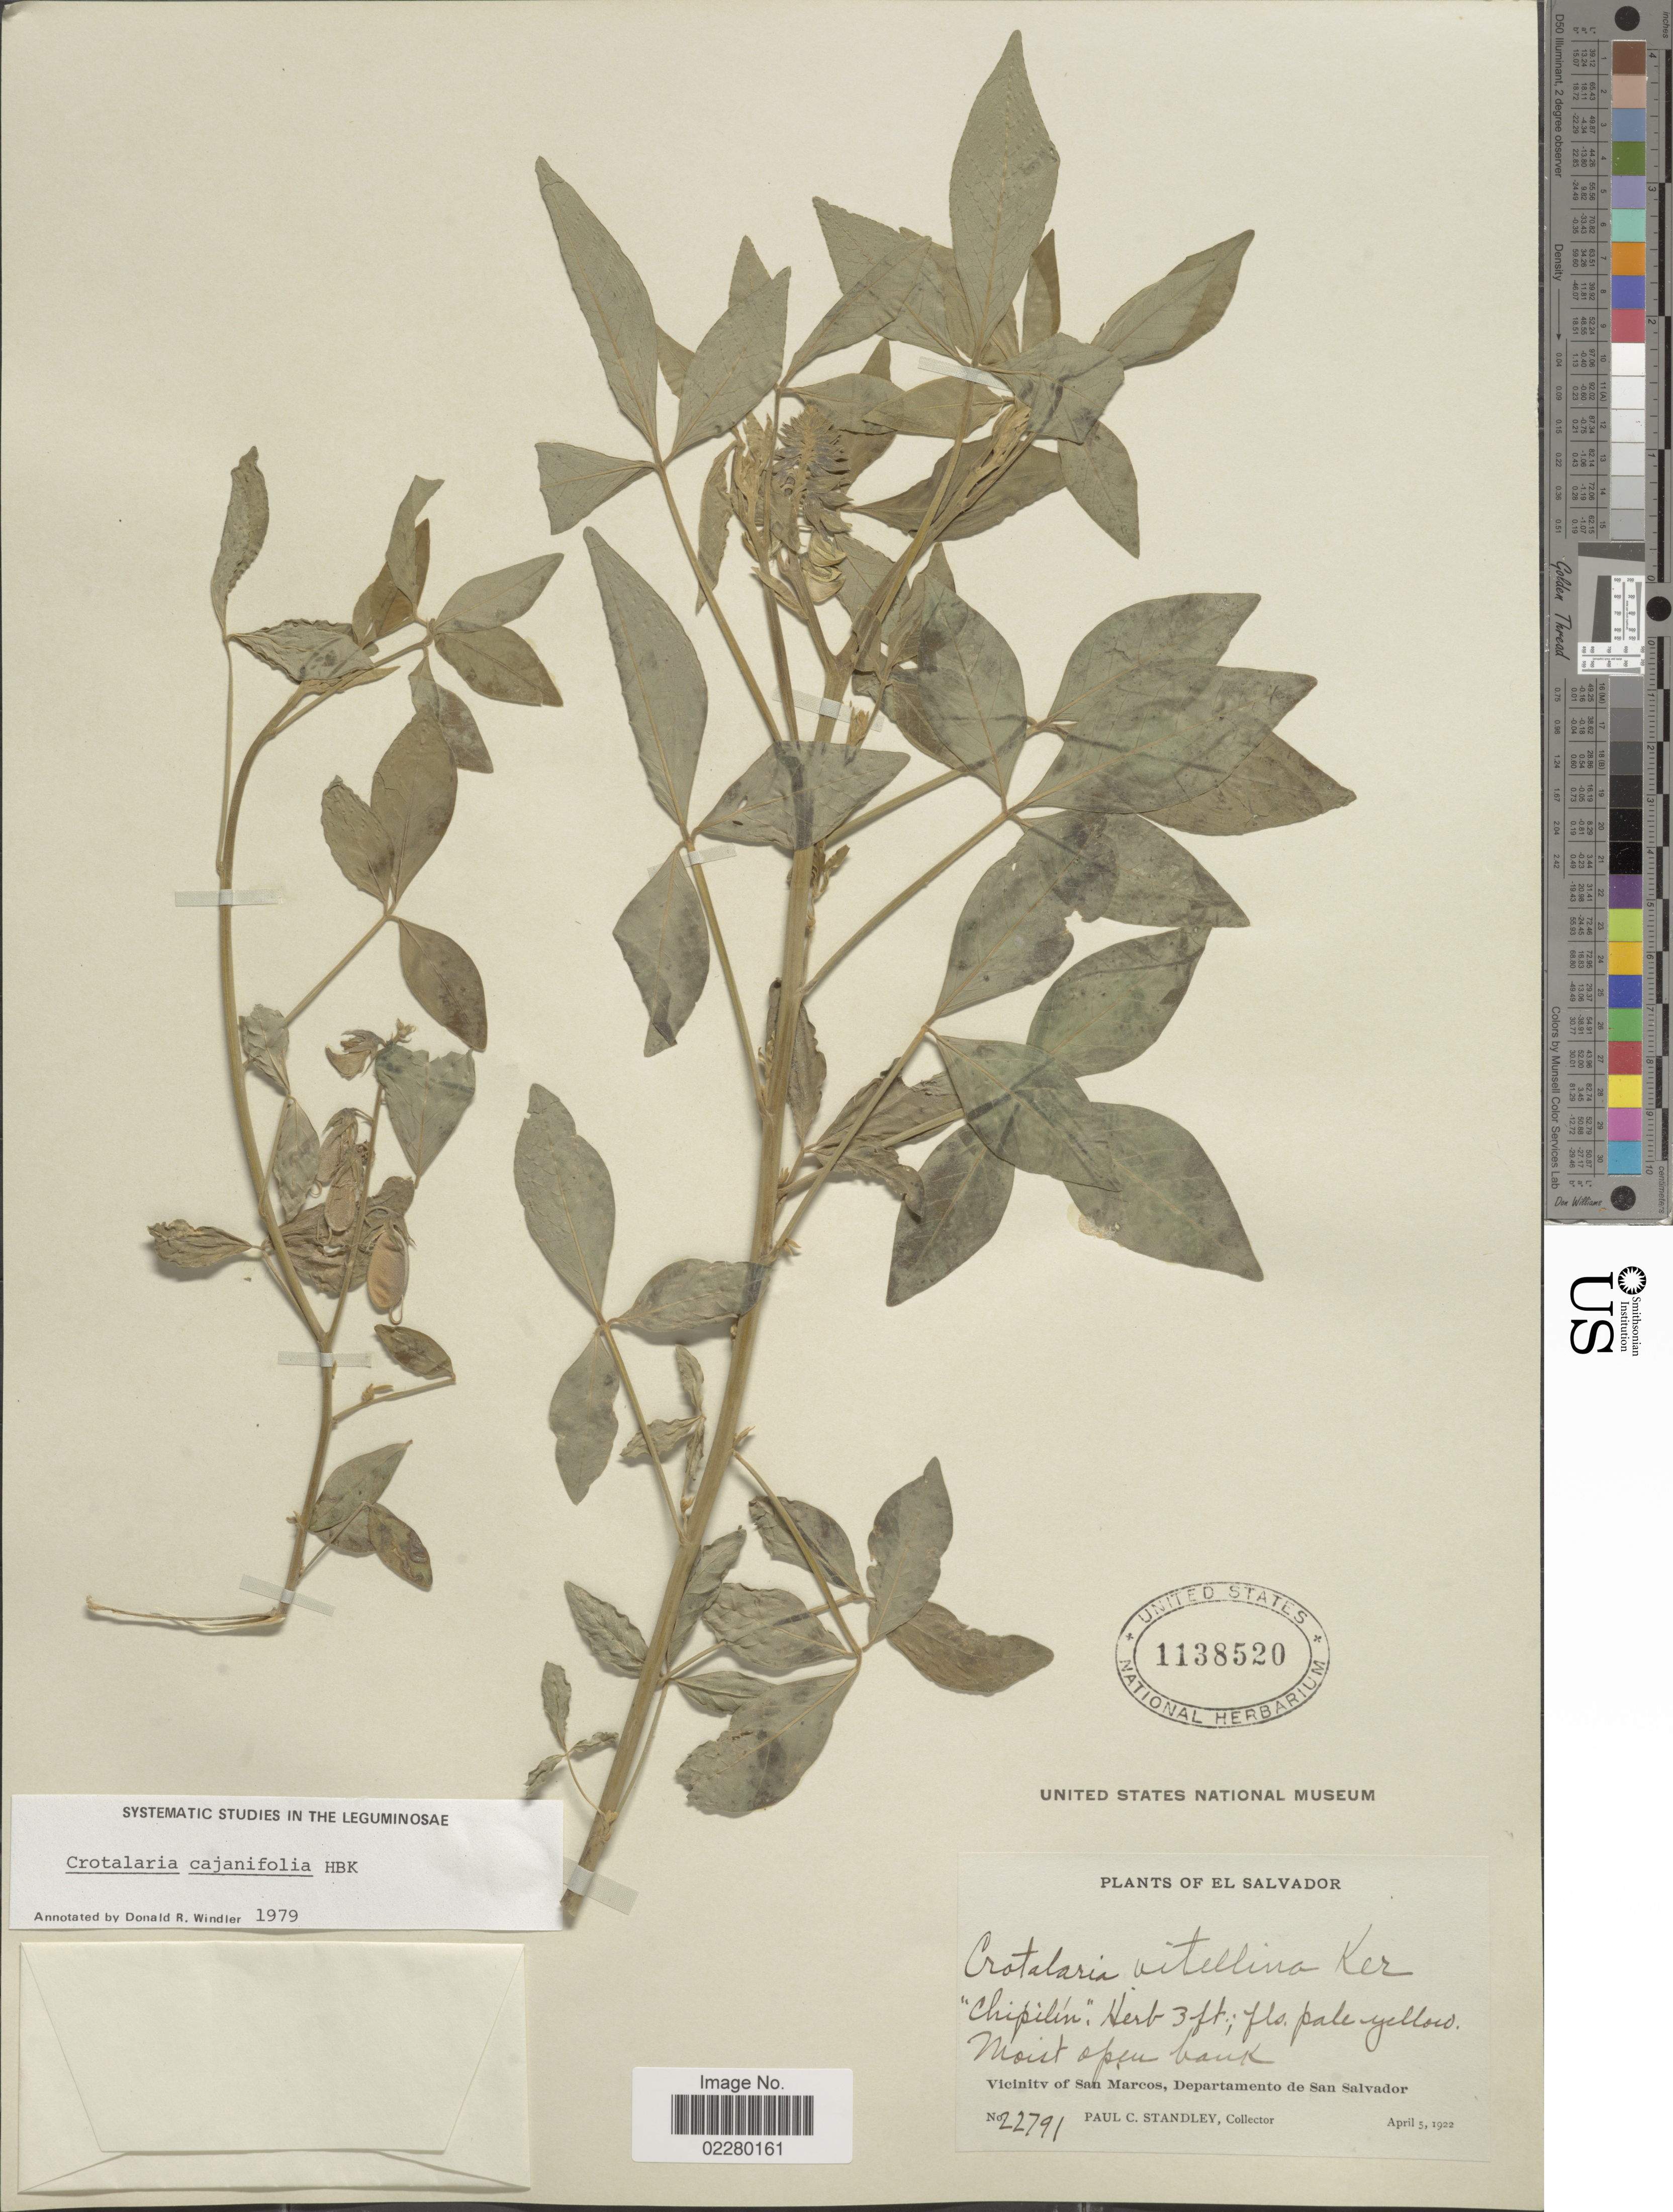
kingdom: Plantae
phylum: Tracheophyta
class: Magnoliopsida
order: Fabales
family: Fabaceae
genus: Crotalaria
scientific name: Crotalaria cajanifolia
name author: Kunth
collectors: P. C. Standley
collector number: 22791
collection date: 1922-04-05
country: El Salvador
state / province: San Salvador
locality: Vicinity of San Marcos, Departamento de San Salvador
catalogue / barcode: US 1138520